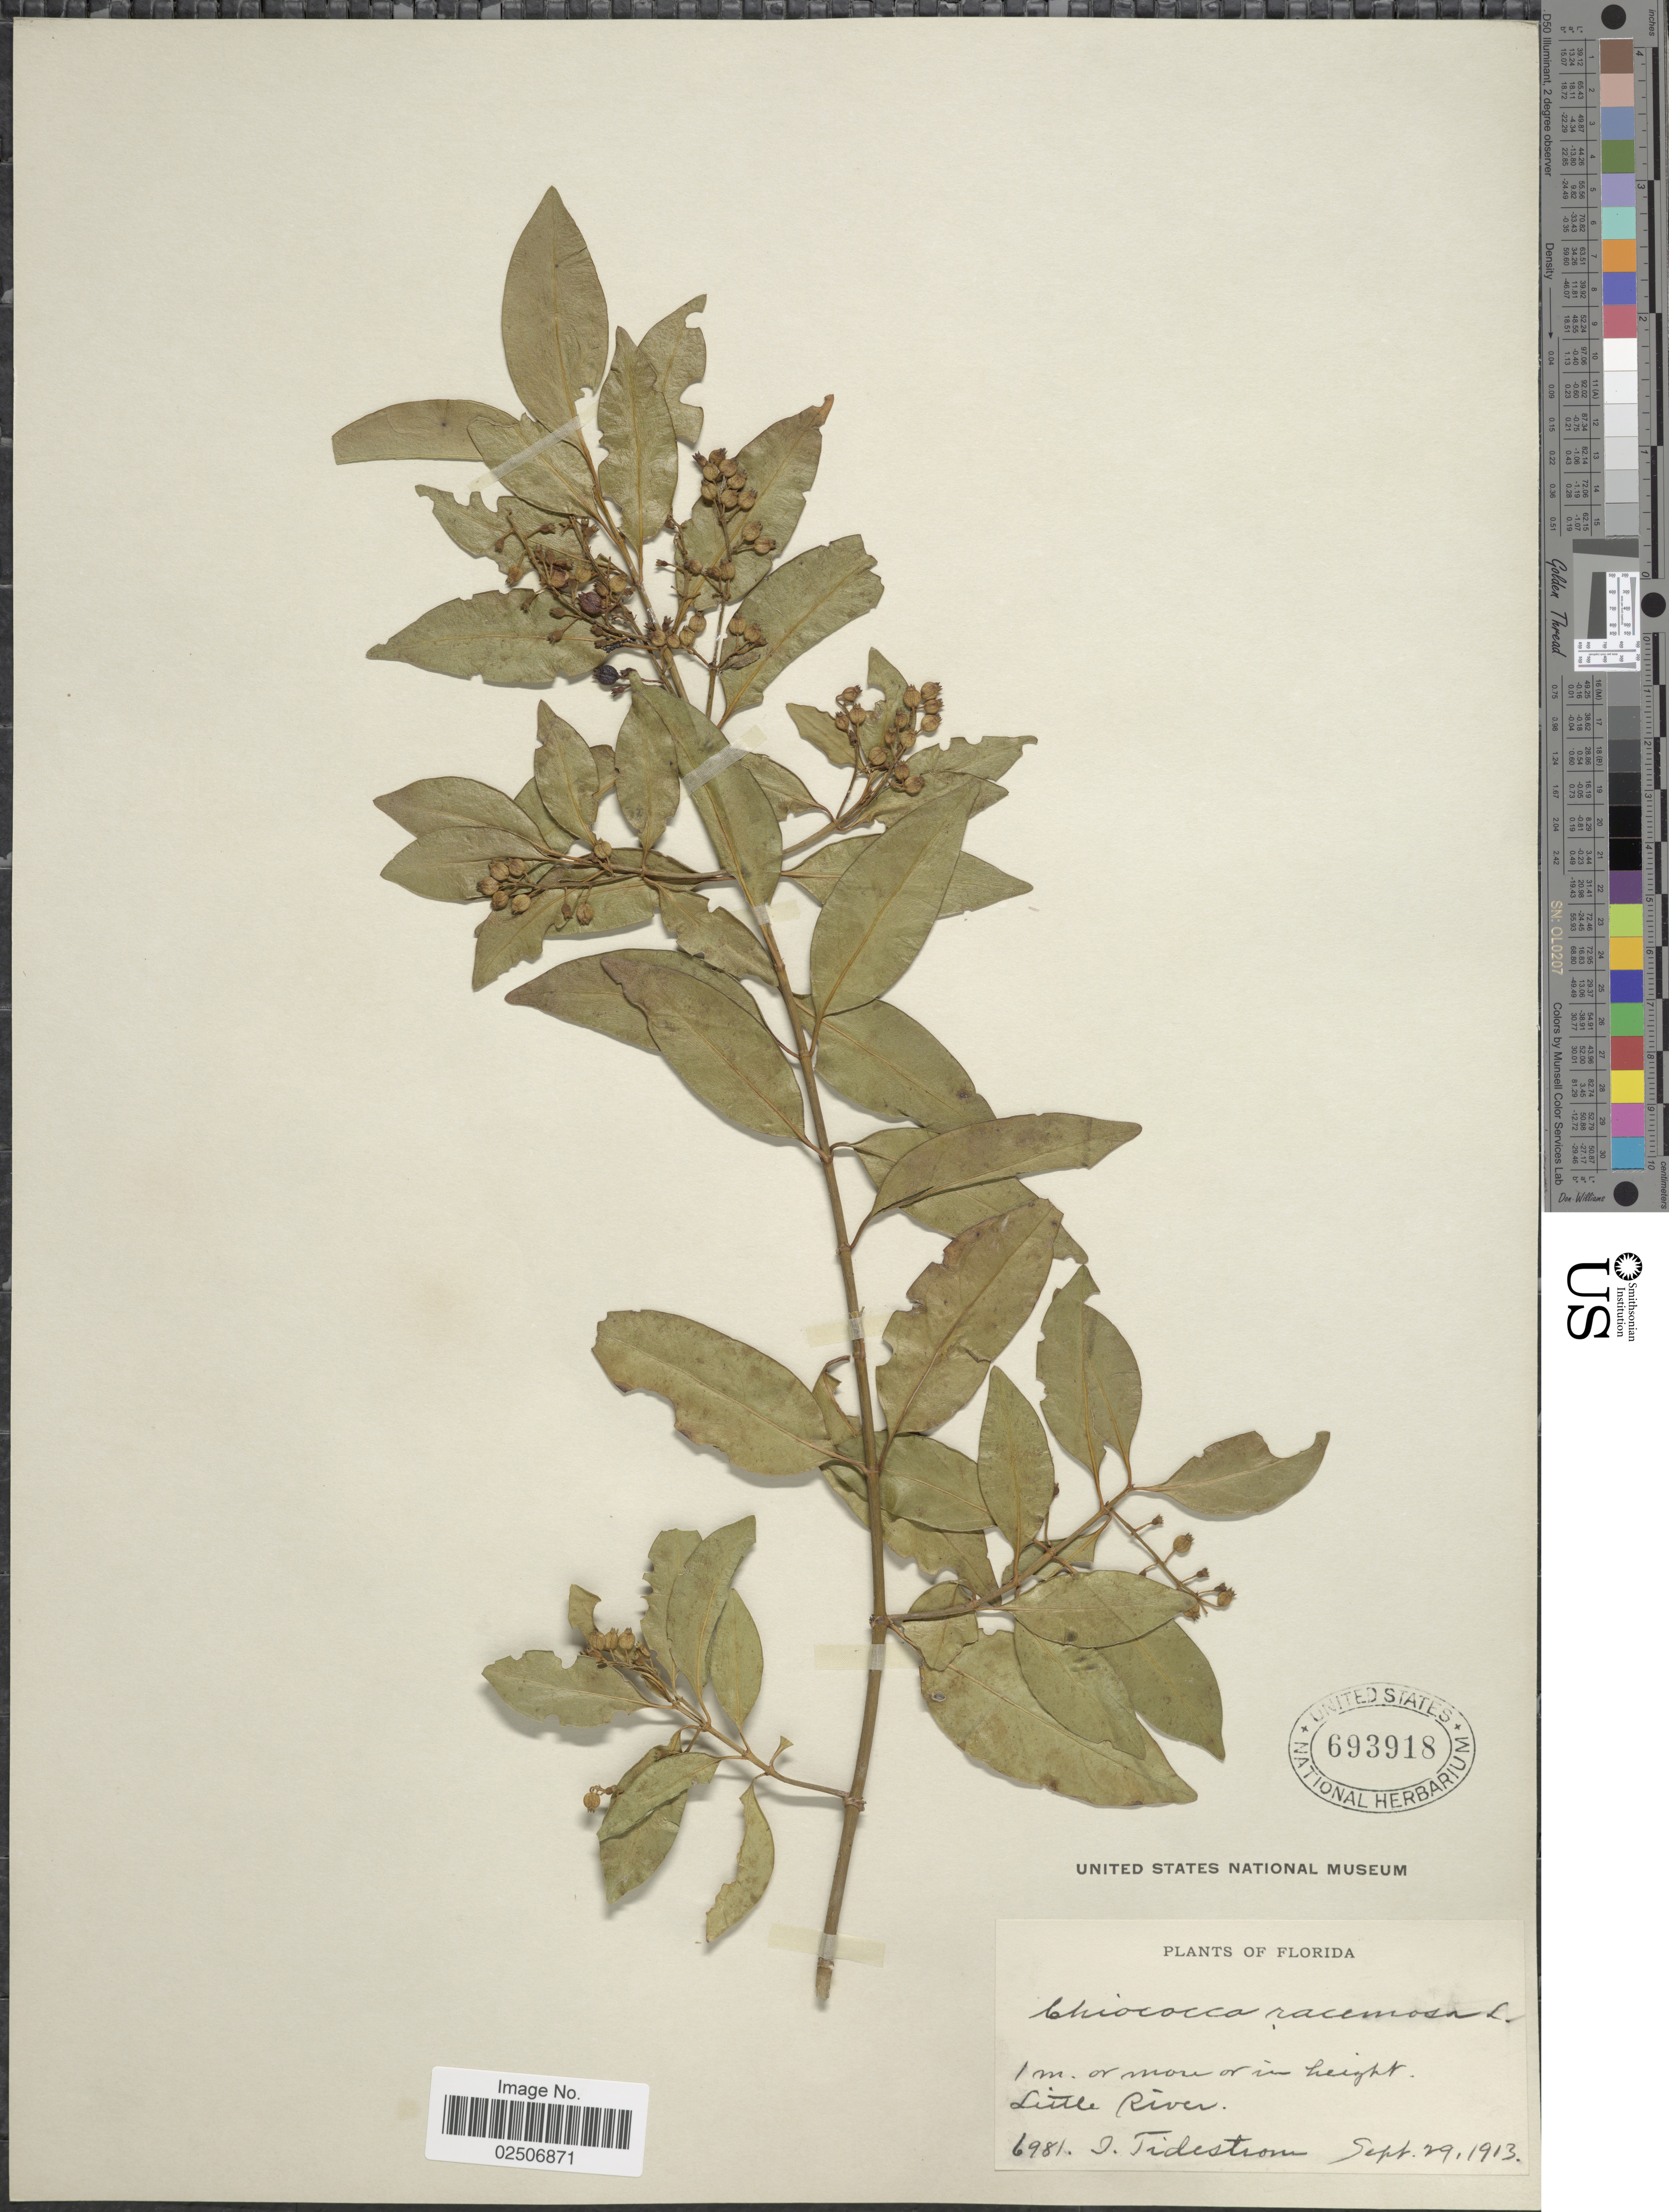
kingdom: Plantae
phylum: Tracheophyta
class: Magnoliopsida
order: Gentianales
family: Rubiaceae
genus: Chiococca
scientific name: Chiococca alba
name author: (L.) Hitchc.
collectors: I. F. Tidestrom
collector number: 6981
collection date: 1913-09-29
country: United States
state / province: Florida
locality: Little River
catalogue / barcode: US 693918